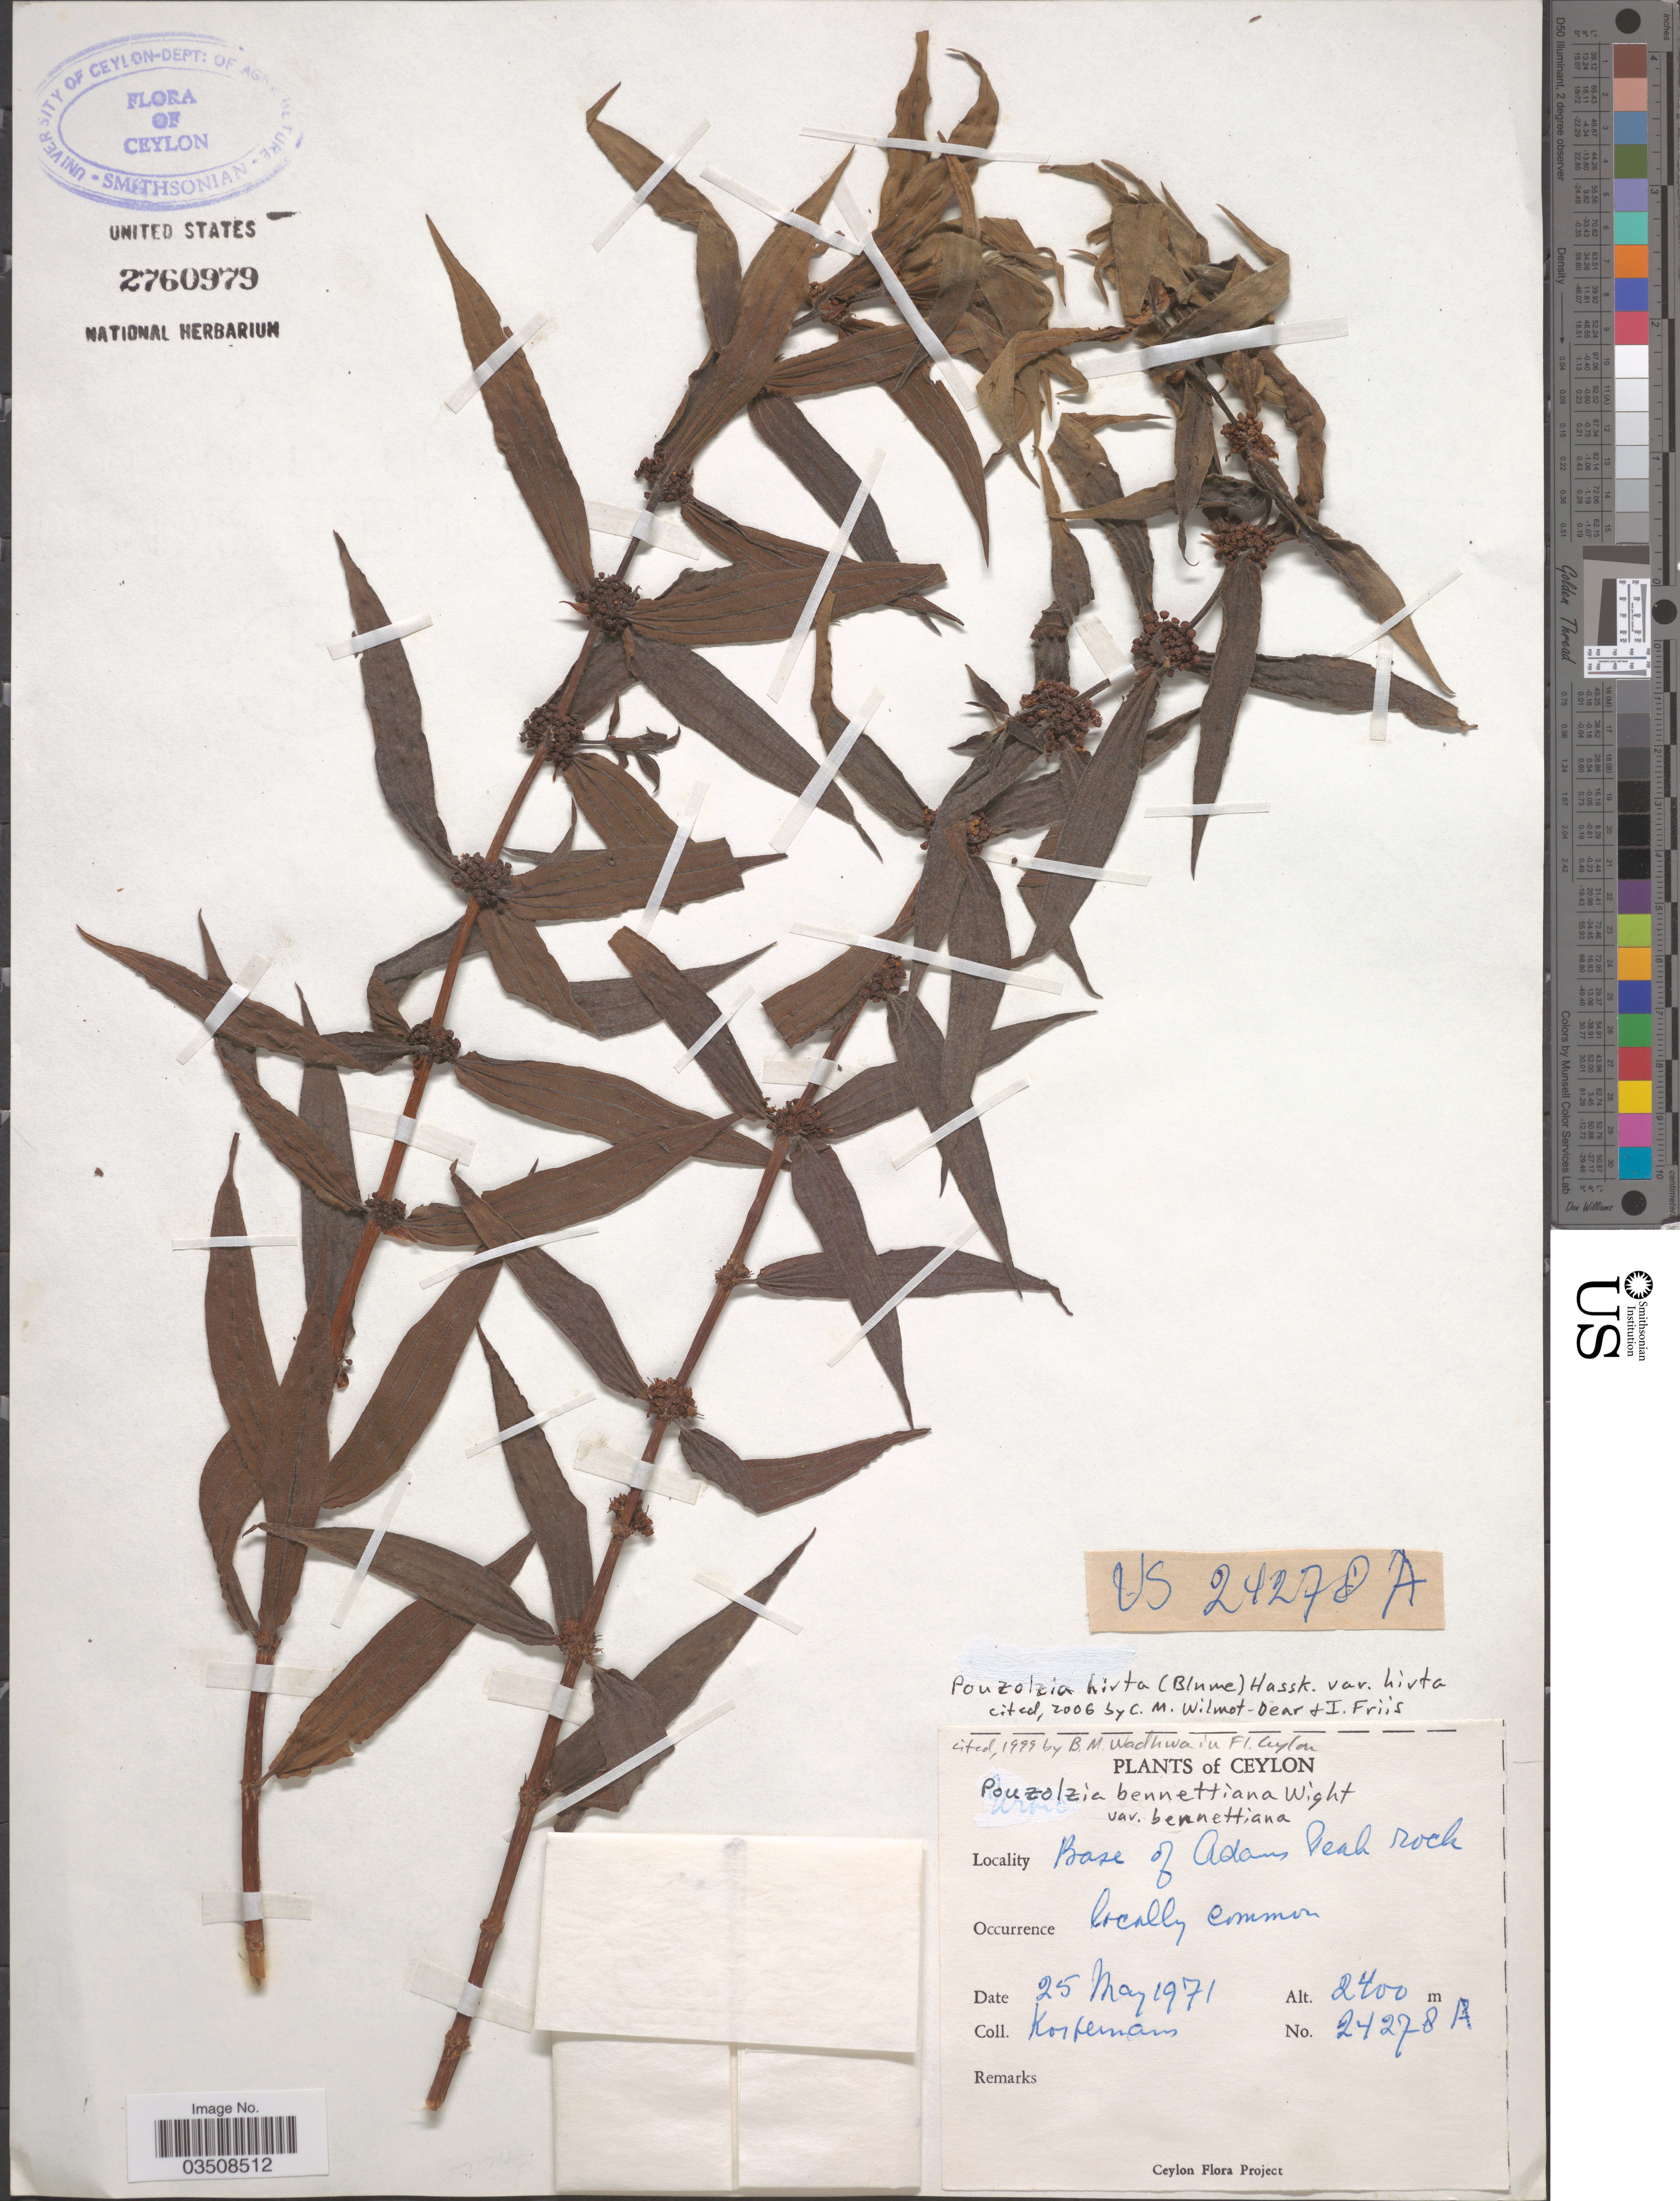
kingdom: Plantae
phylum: Tracheophyta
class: Magnoliopsida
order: Rosales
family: Urticaceae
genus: Gonostegia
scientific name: Gonostegia triandra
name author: (Blume) Miq.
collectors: Kostermans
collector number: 24278A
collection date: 1971-05-25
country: Sri Lanka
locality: Ceylon. Base of Adams Peak rock.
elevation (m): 2400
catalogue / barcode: US 2760979